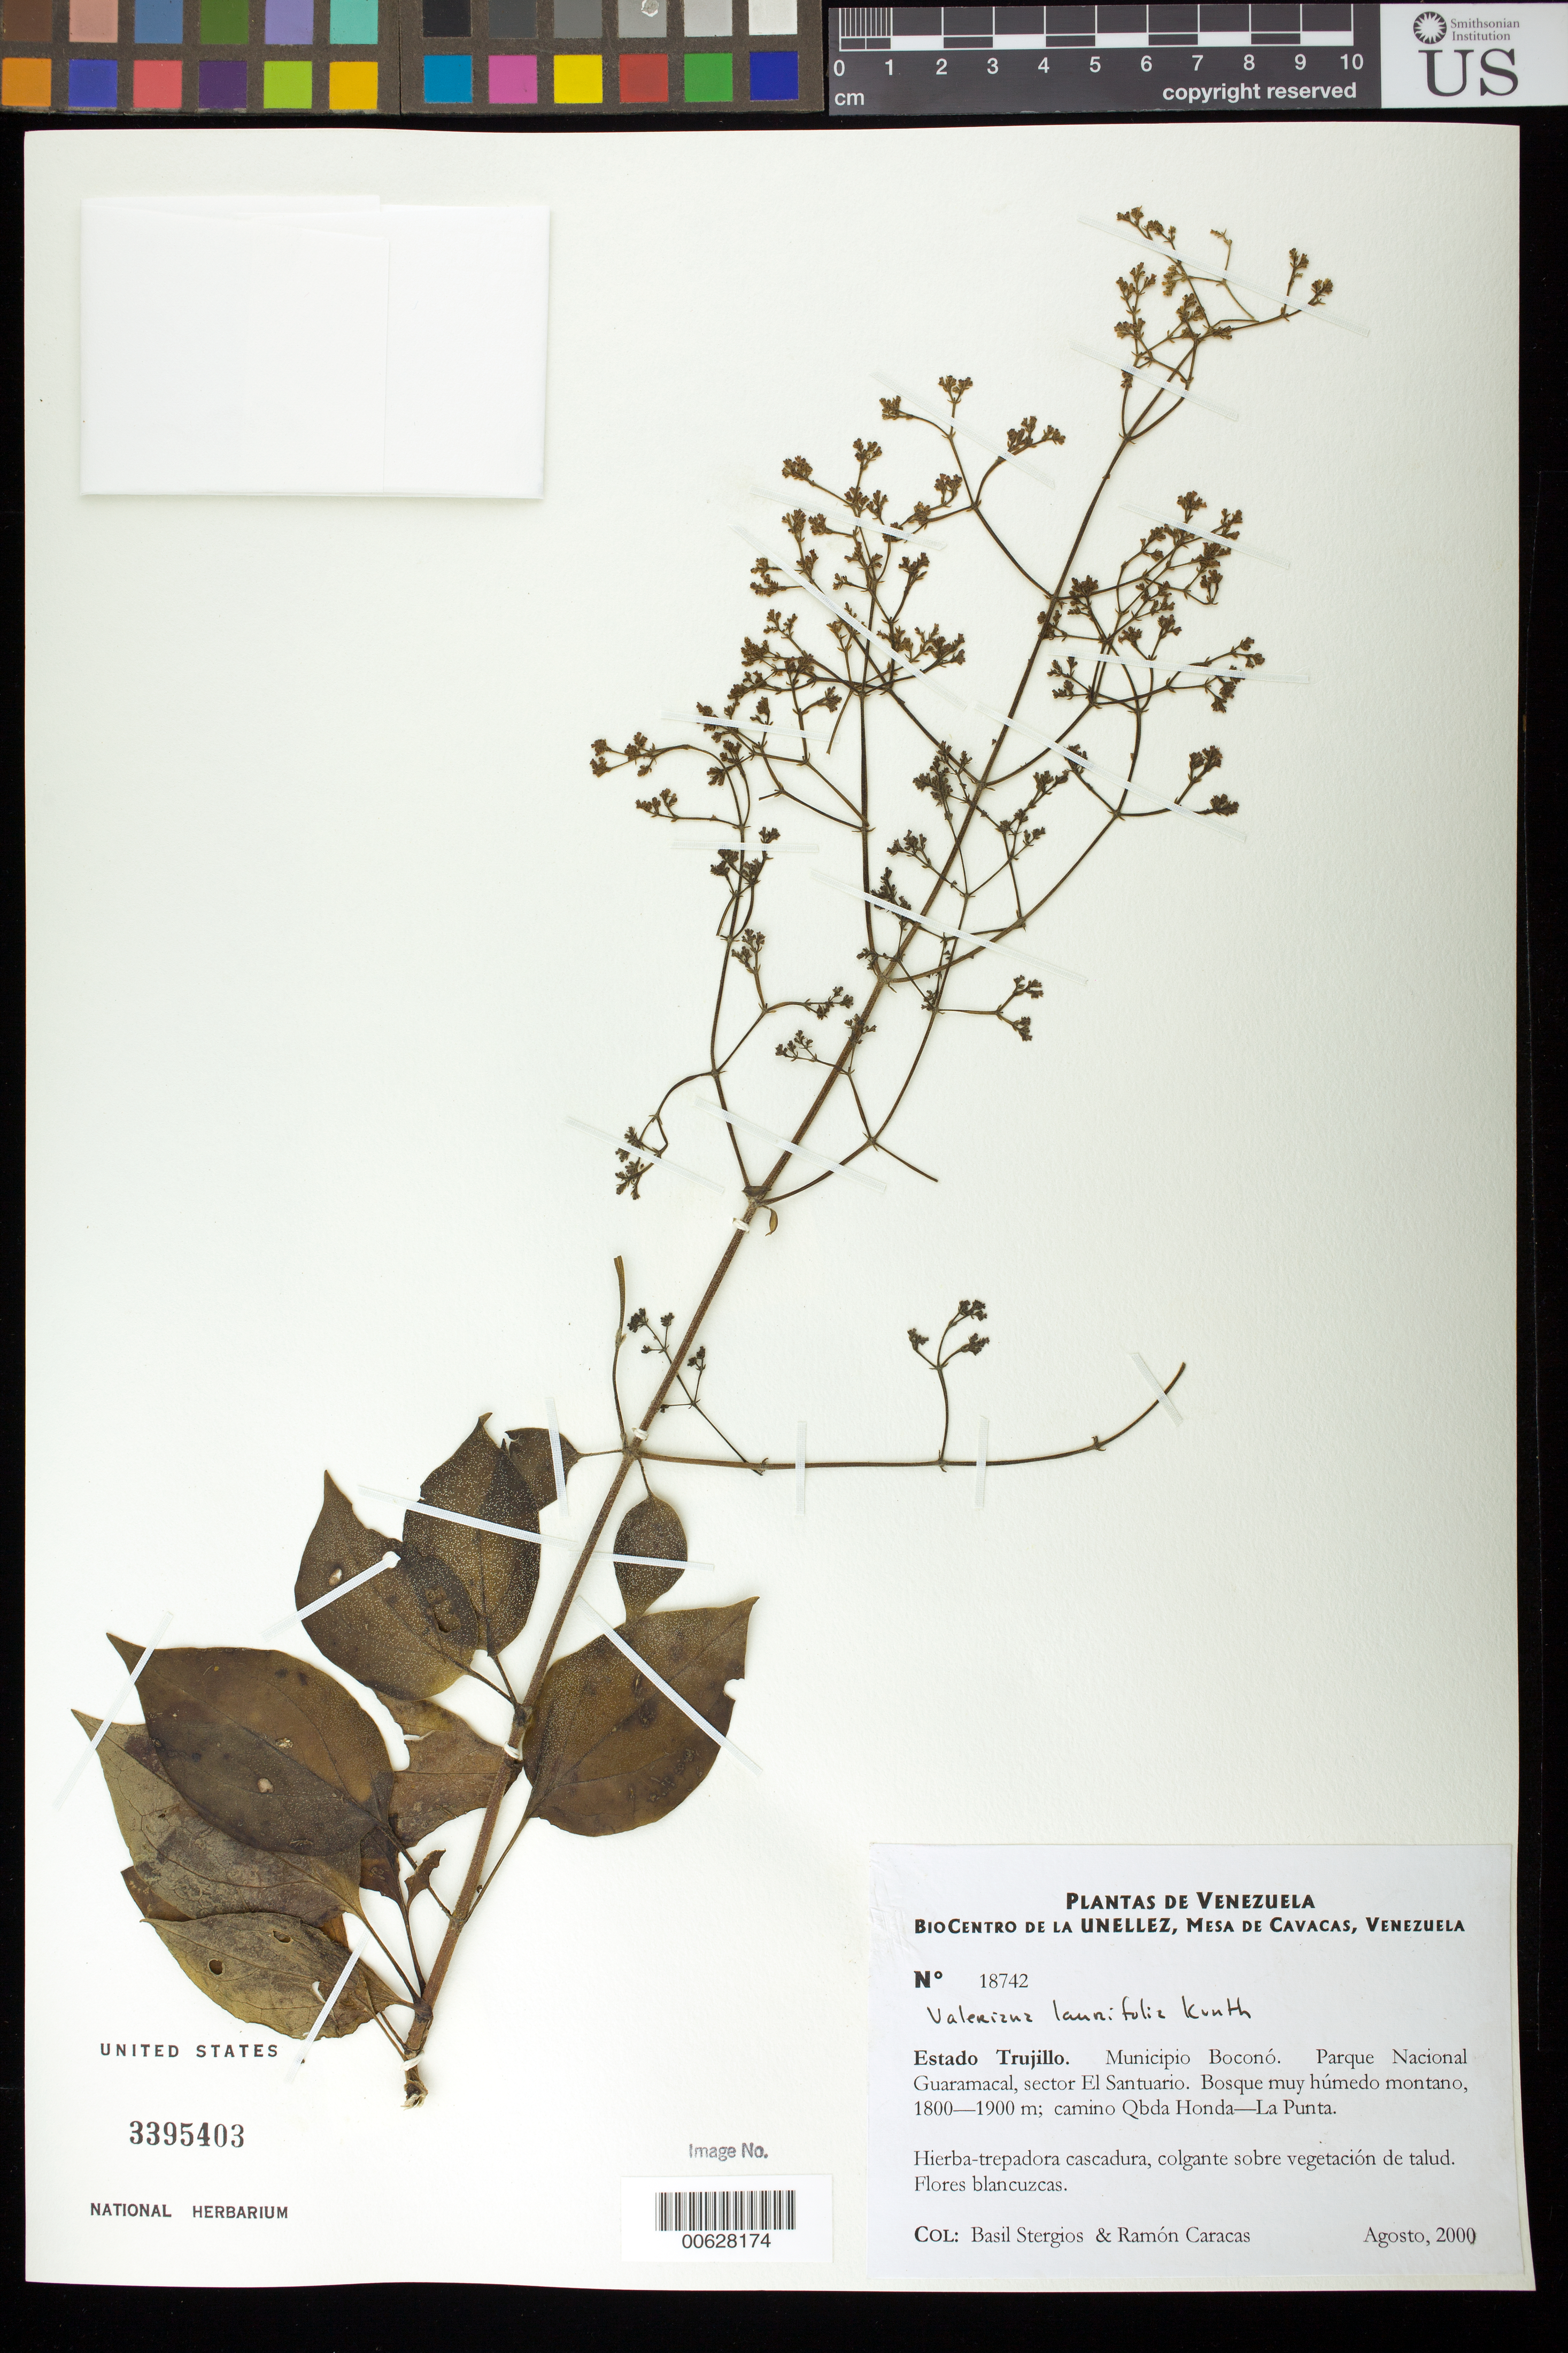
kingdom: Plantae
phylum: Tracheophyta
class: Magnoliopsida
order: Dipsacales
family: Caprifoliaceae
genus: Valeriana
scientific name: Valeriana laurifolia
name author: Kunth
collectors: B. G. Stergios & R. Caracas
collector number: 18742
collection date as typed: Aug 2000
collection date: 2000-08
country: Venezuela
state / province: Trujillo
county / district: Boconó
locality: Parque Nacional Guaramacal, El Santuarío, Quebrada Honda-La Punta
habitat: Bosque muy húmedo montano.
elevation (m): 1800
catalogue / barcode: US 3395403